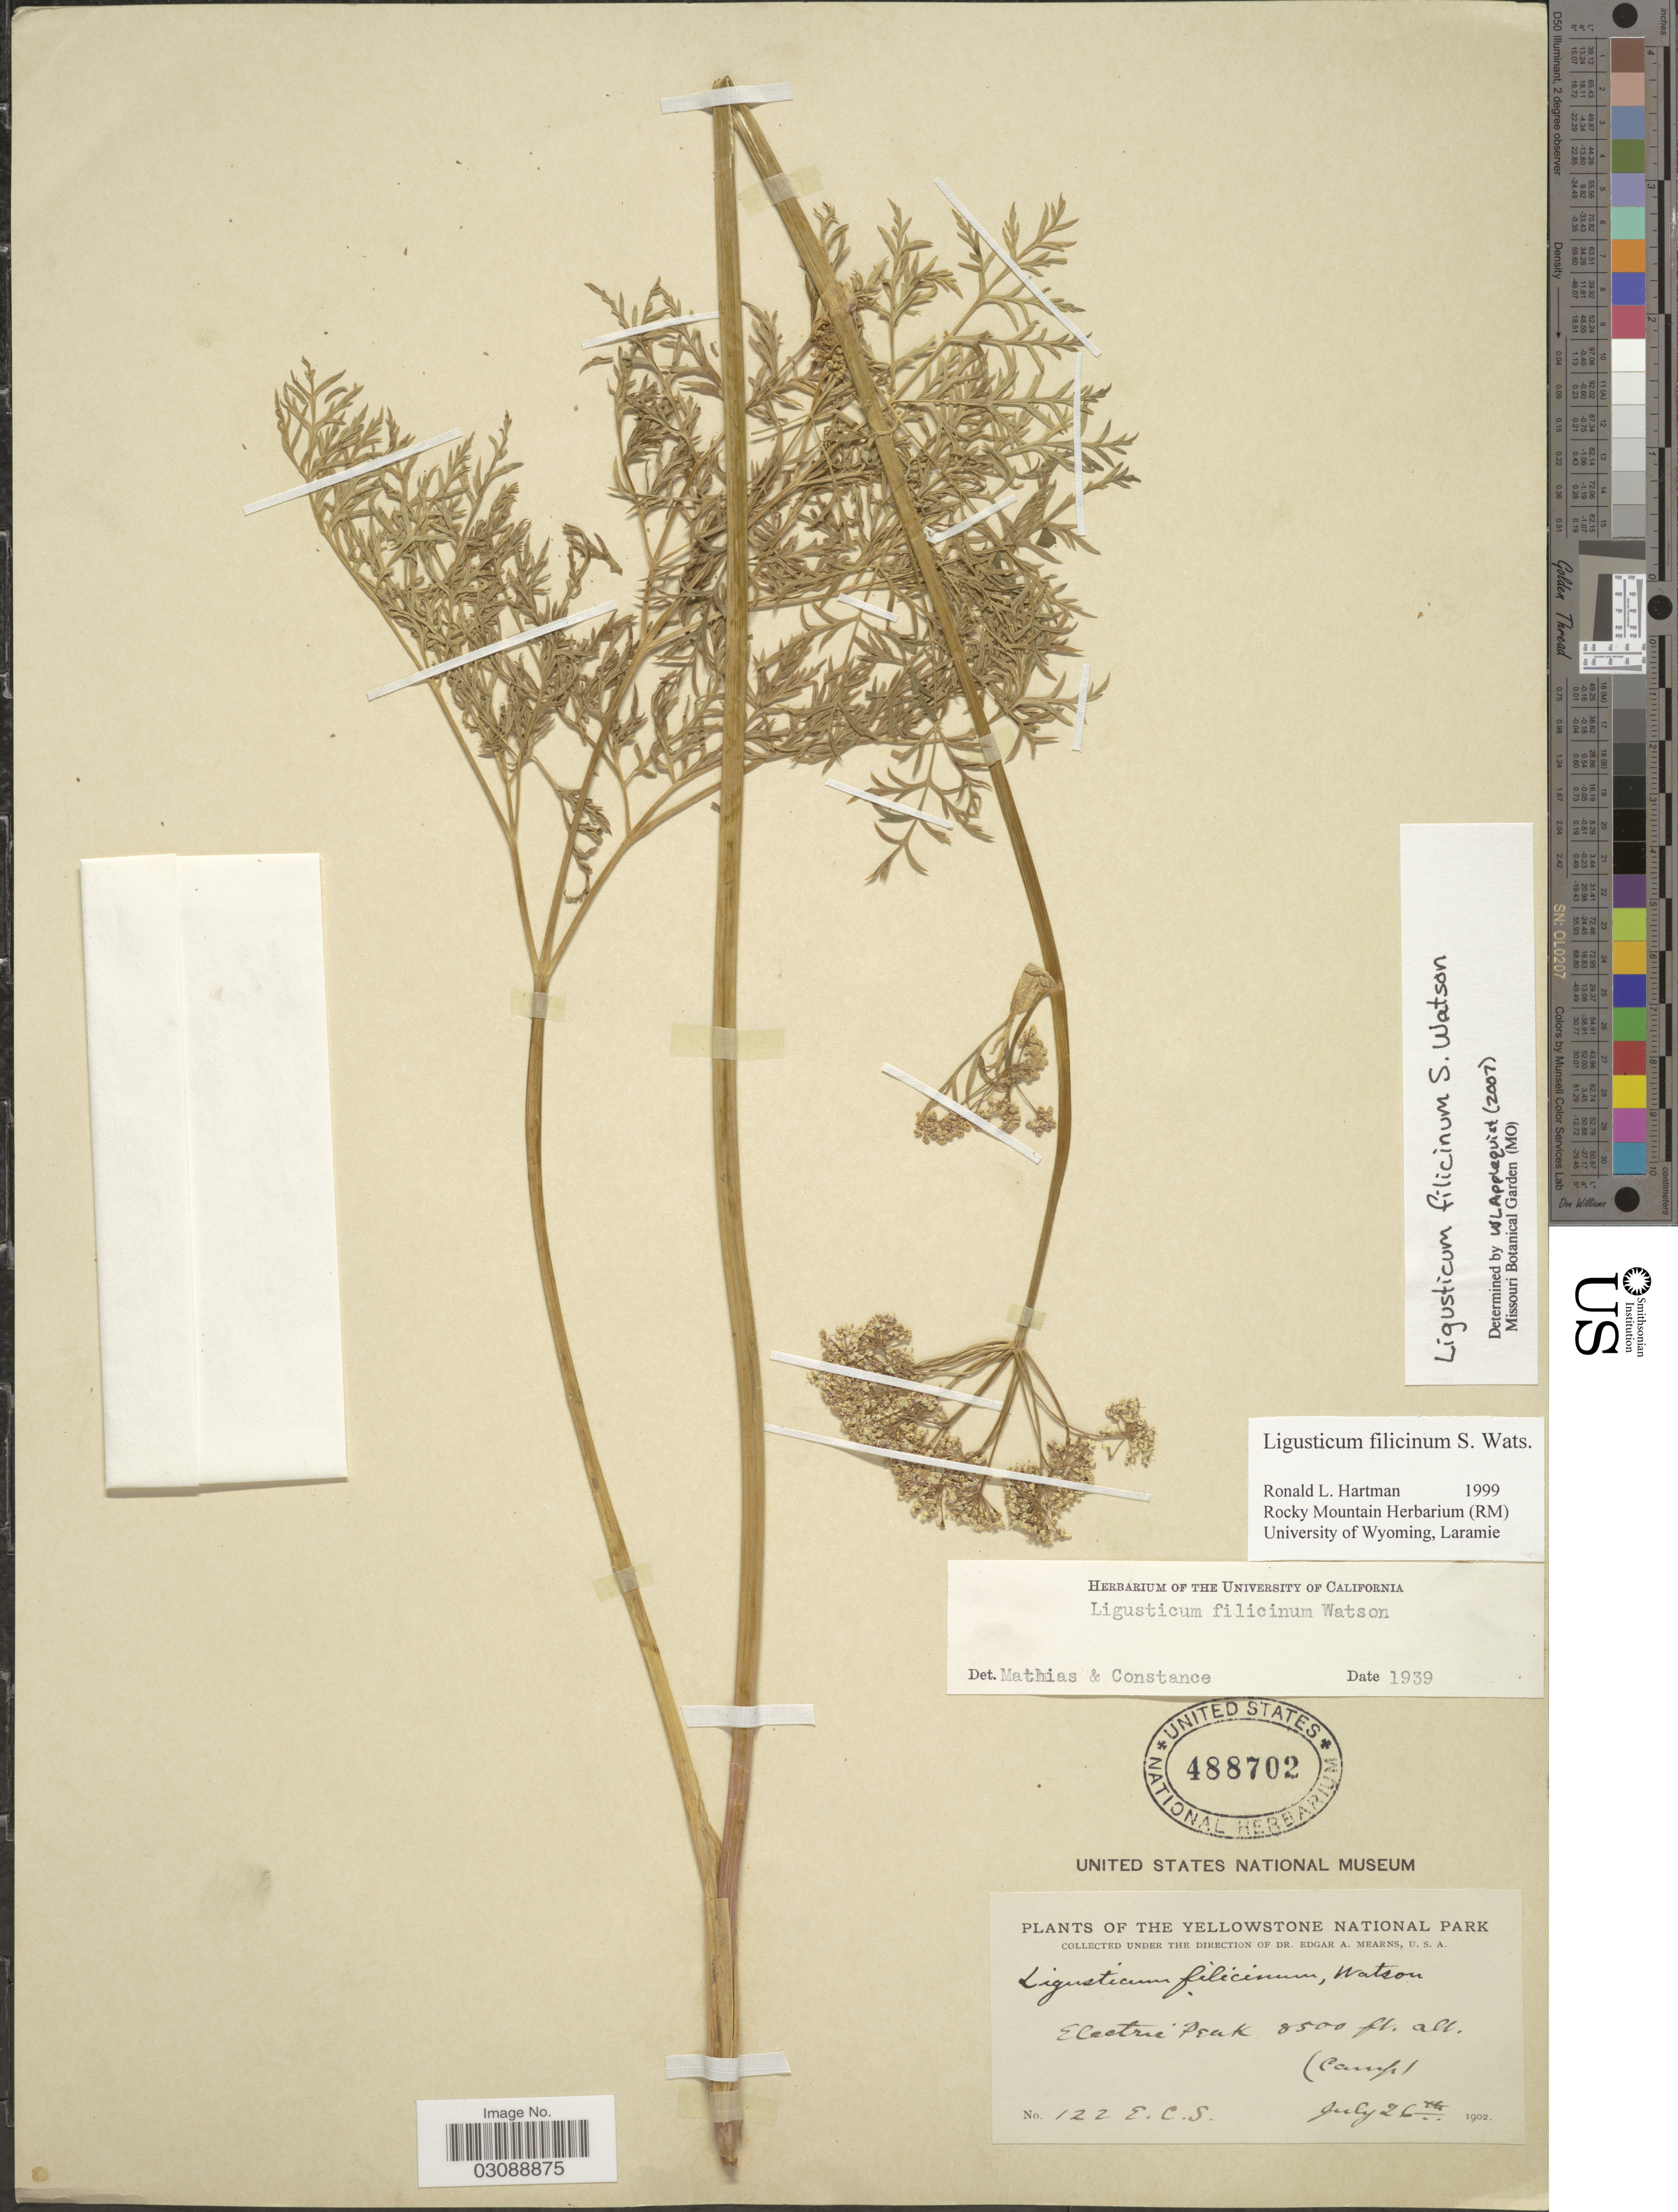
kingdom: Plantae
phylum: Tracheophyta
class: Magnoliopsida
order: Apiales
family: Apiaceae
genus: Ligusticum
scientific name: Ligusticum filicinum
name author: S. Watson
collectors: E. C. Smith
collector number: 122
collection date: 1902-07-26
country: United States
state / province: Montana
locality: The Yellowstone National Park. Electric Peak (camp).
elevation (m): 2591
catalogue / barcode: US 488702